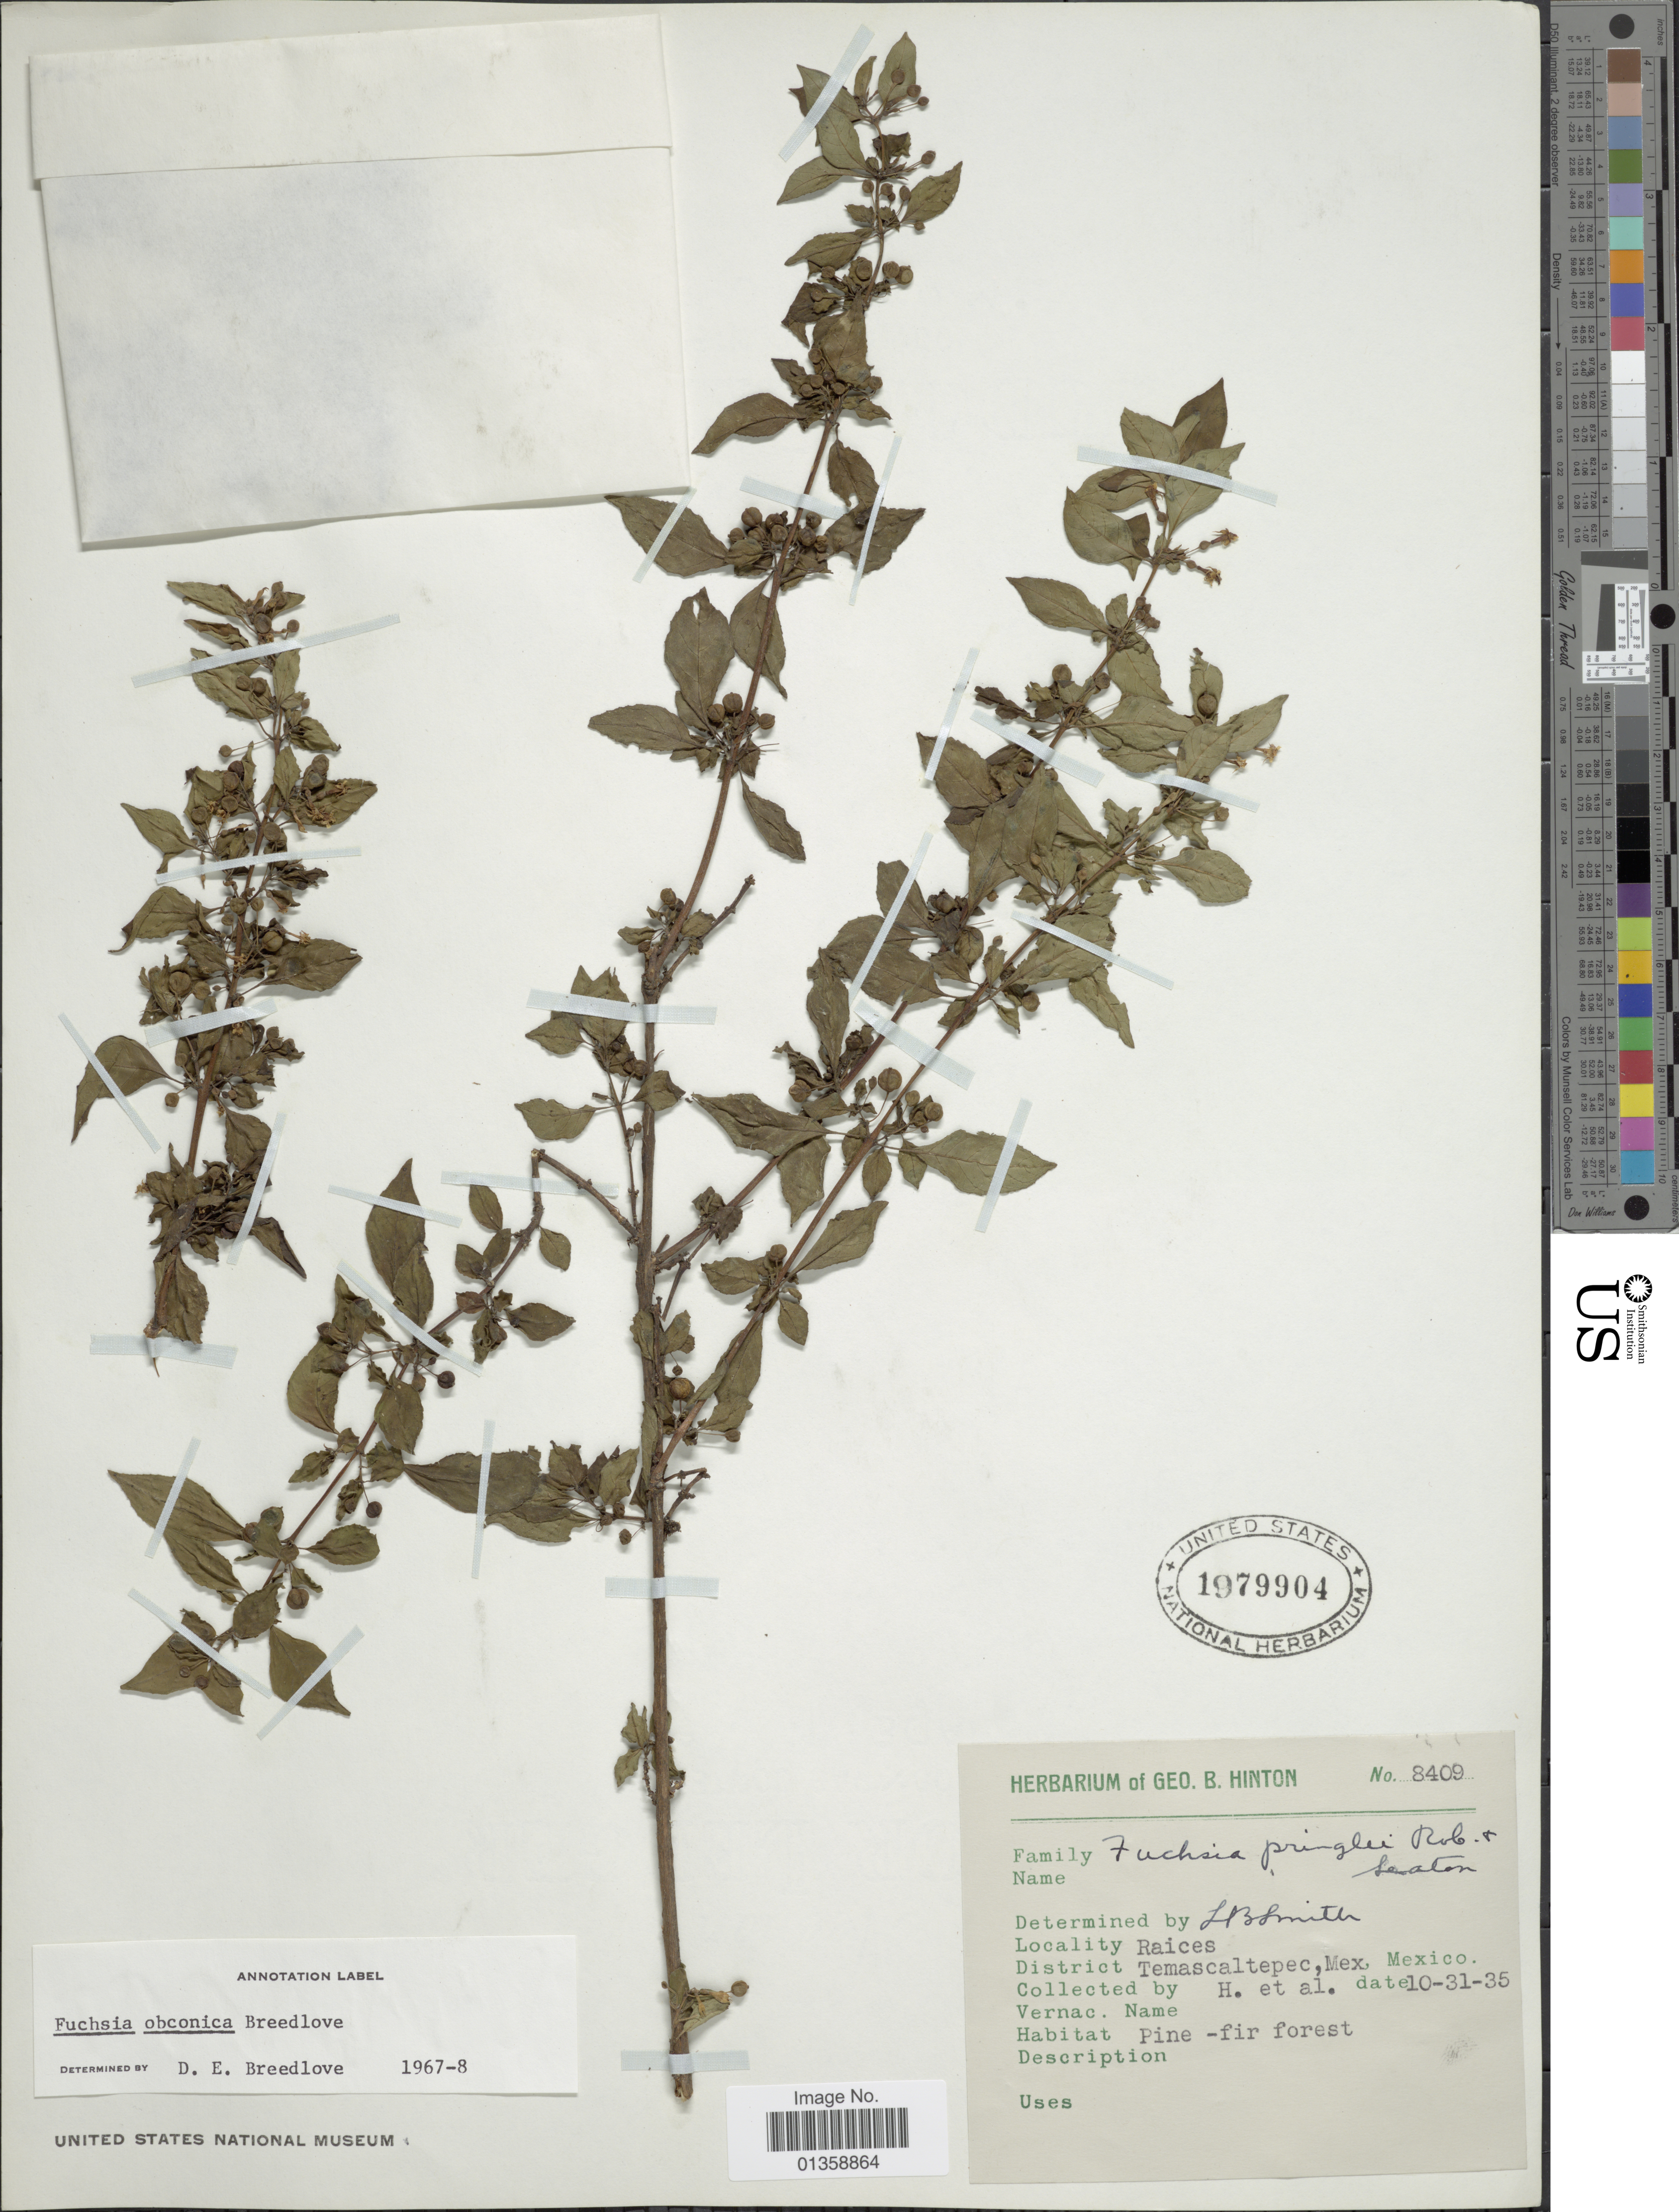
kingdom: Plantae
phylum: Tracheophyta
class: Magnoliopsida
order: Myrtales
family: Onagraceae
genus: Fuchsia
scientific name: Fuchsia obconica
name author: Breedlove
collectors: G. B. Hinton & et al.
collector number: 8409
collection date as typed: Transcribed d/m/y: 31/10/35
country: Mexico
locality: Raices. District Temascaltepec, Mex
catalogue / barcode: US 1979904